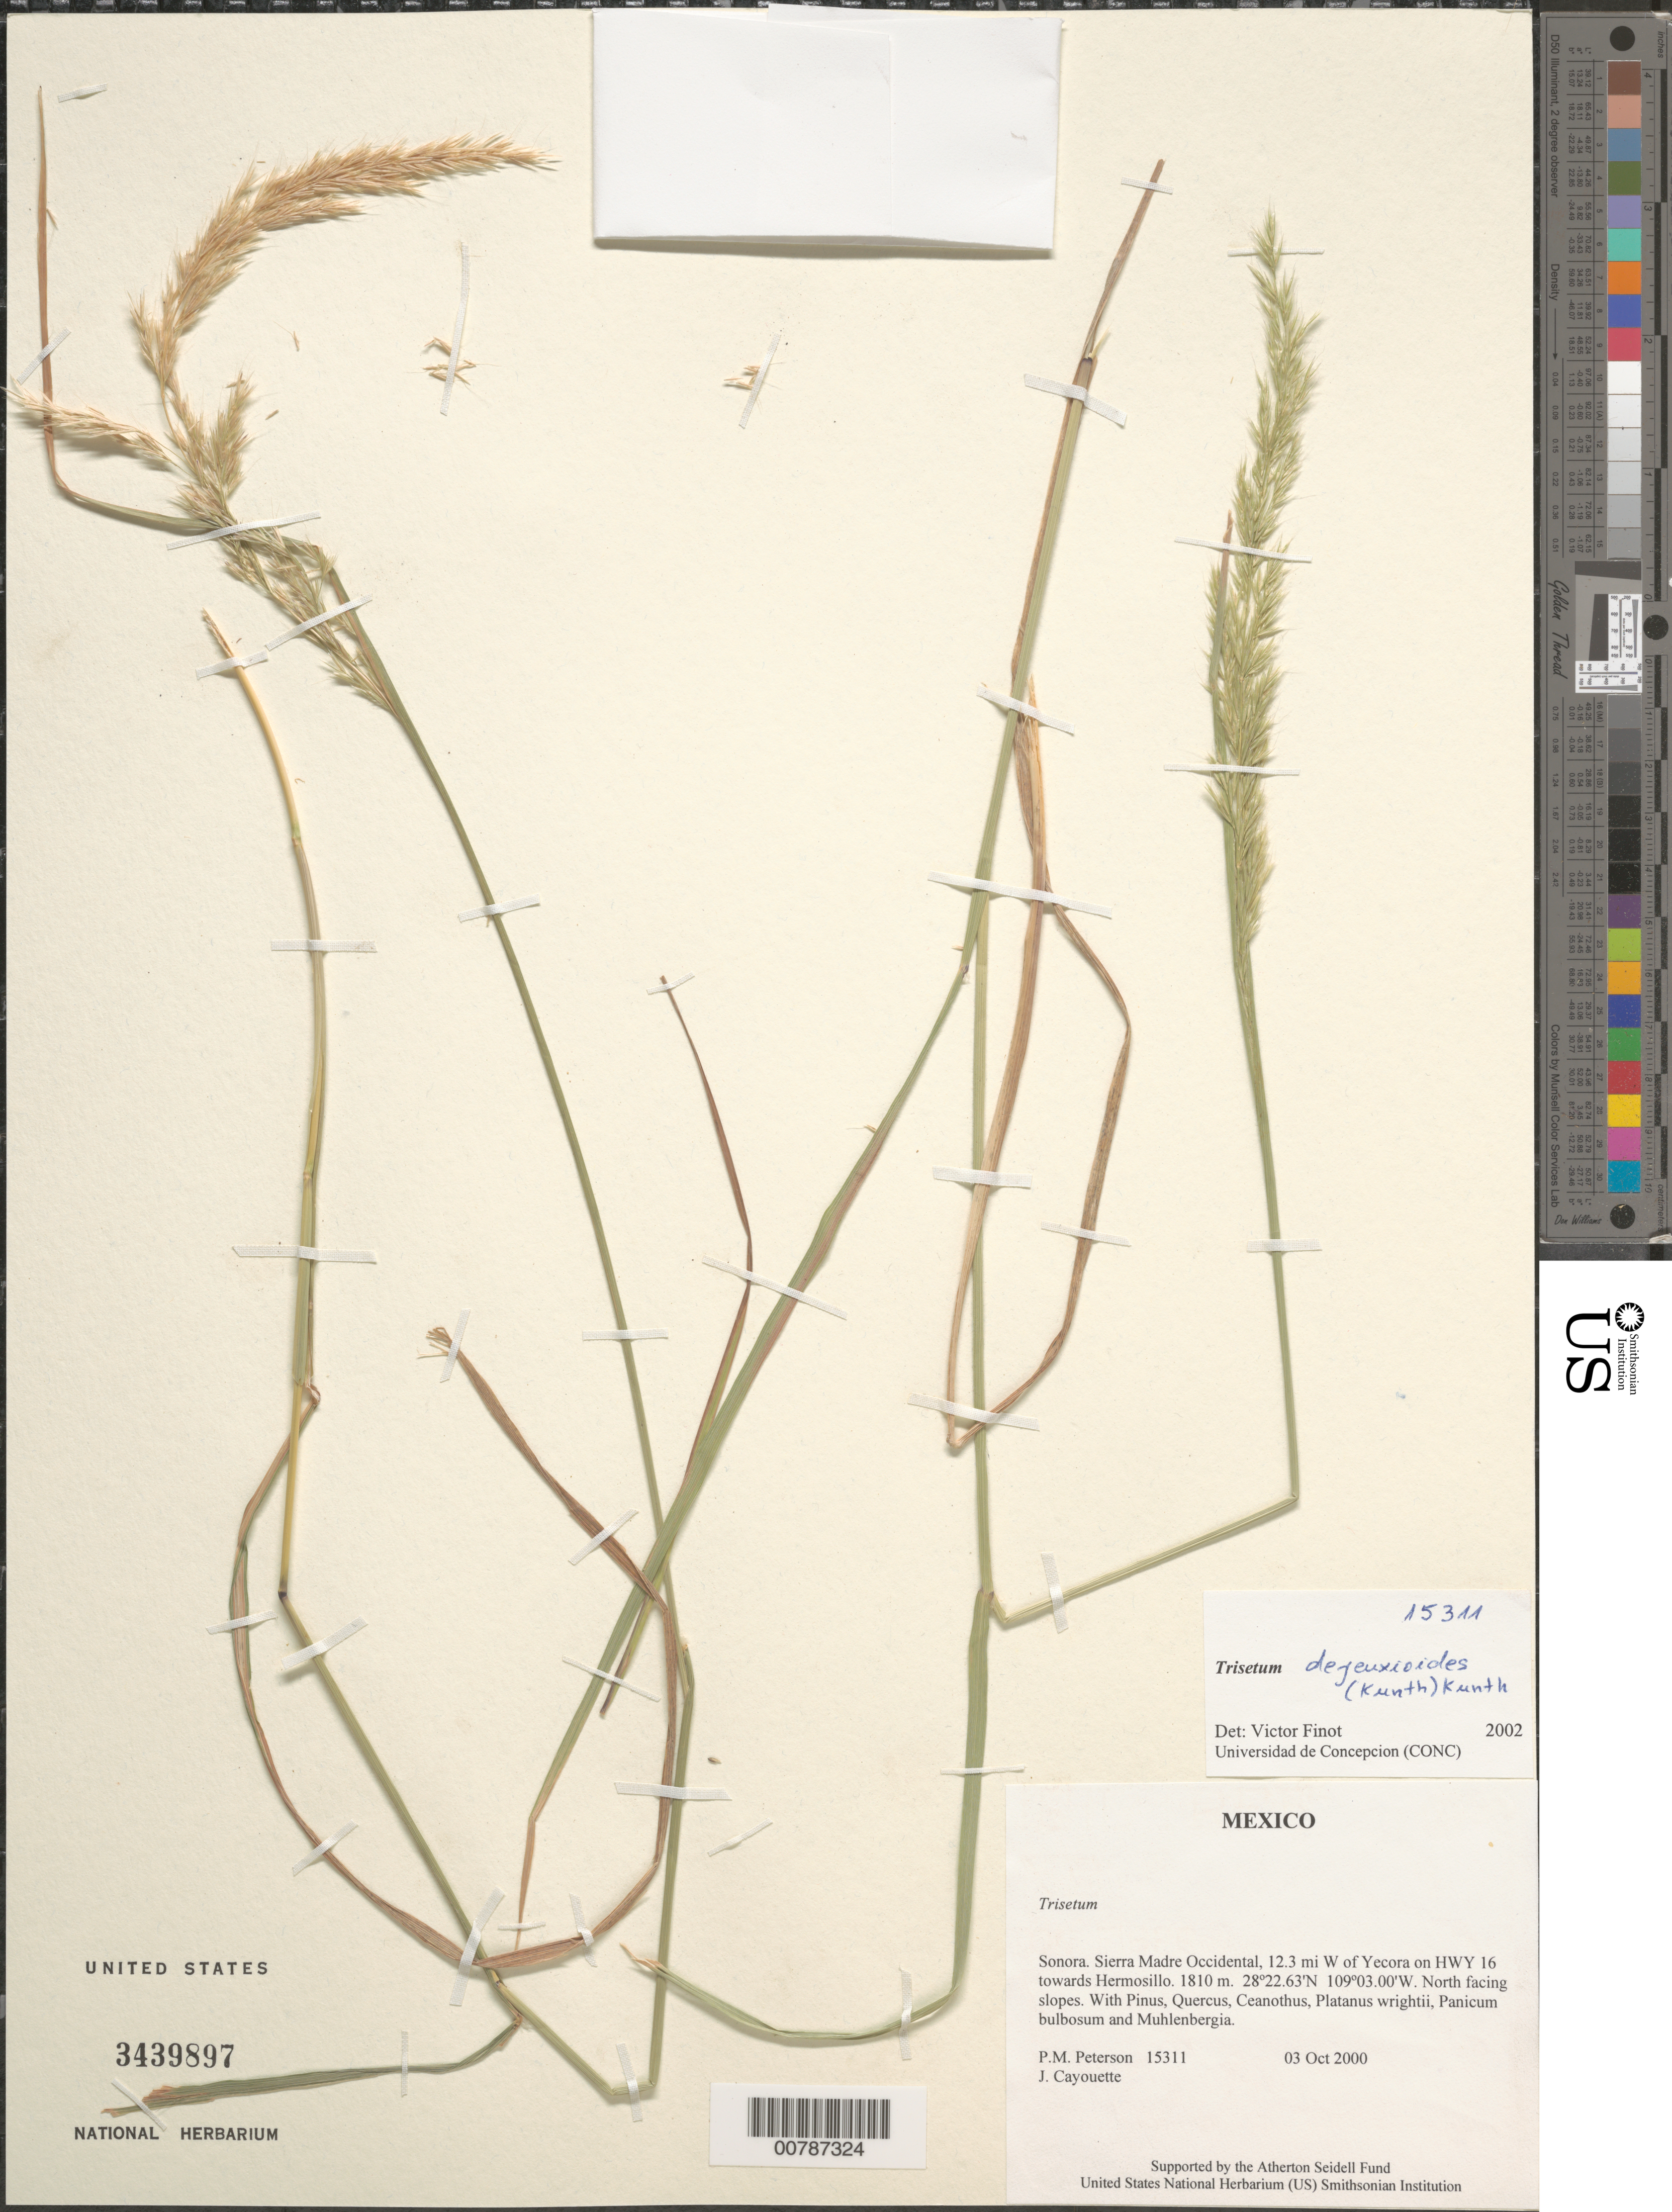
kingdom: Plantae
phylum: Tracheophyta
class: Liliopsida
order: Poales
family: Poaceae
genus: Trisetum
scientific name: Trisetum deyeuxioides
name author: (Kunth) Kunth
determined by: Finot, V. L.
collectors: P. M. Peterson & J. Cayouette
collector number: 15311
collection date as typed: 03 Oct 2000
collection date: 2000-10-03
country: Mexico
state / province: Sonora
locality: Sierra Madre Occidental, 12.3 mi W of Yecora on HWY 16 towards Hermosillo.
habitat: North facing slopes.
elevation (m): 1810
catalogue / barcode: US 3439897